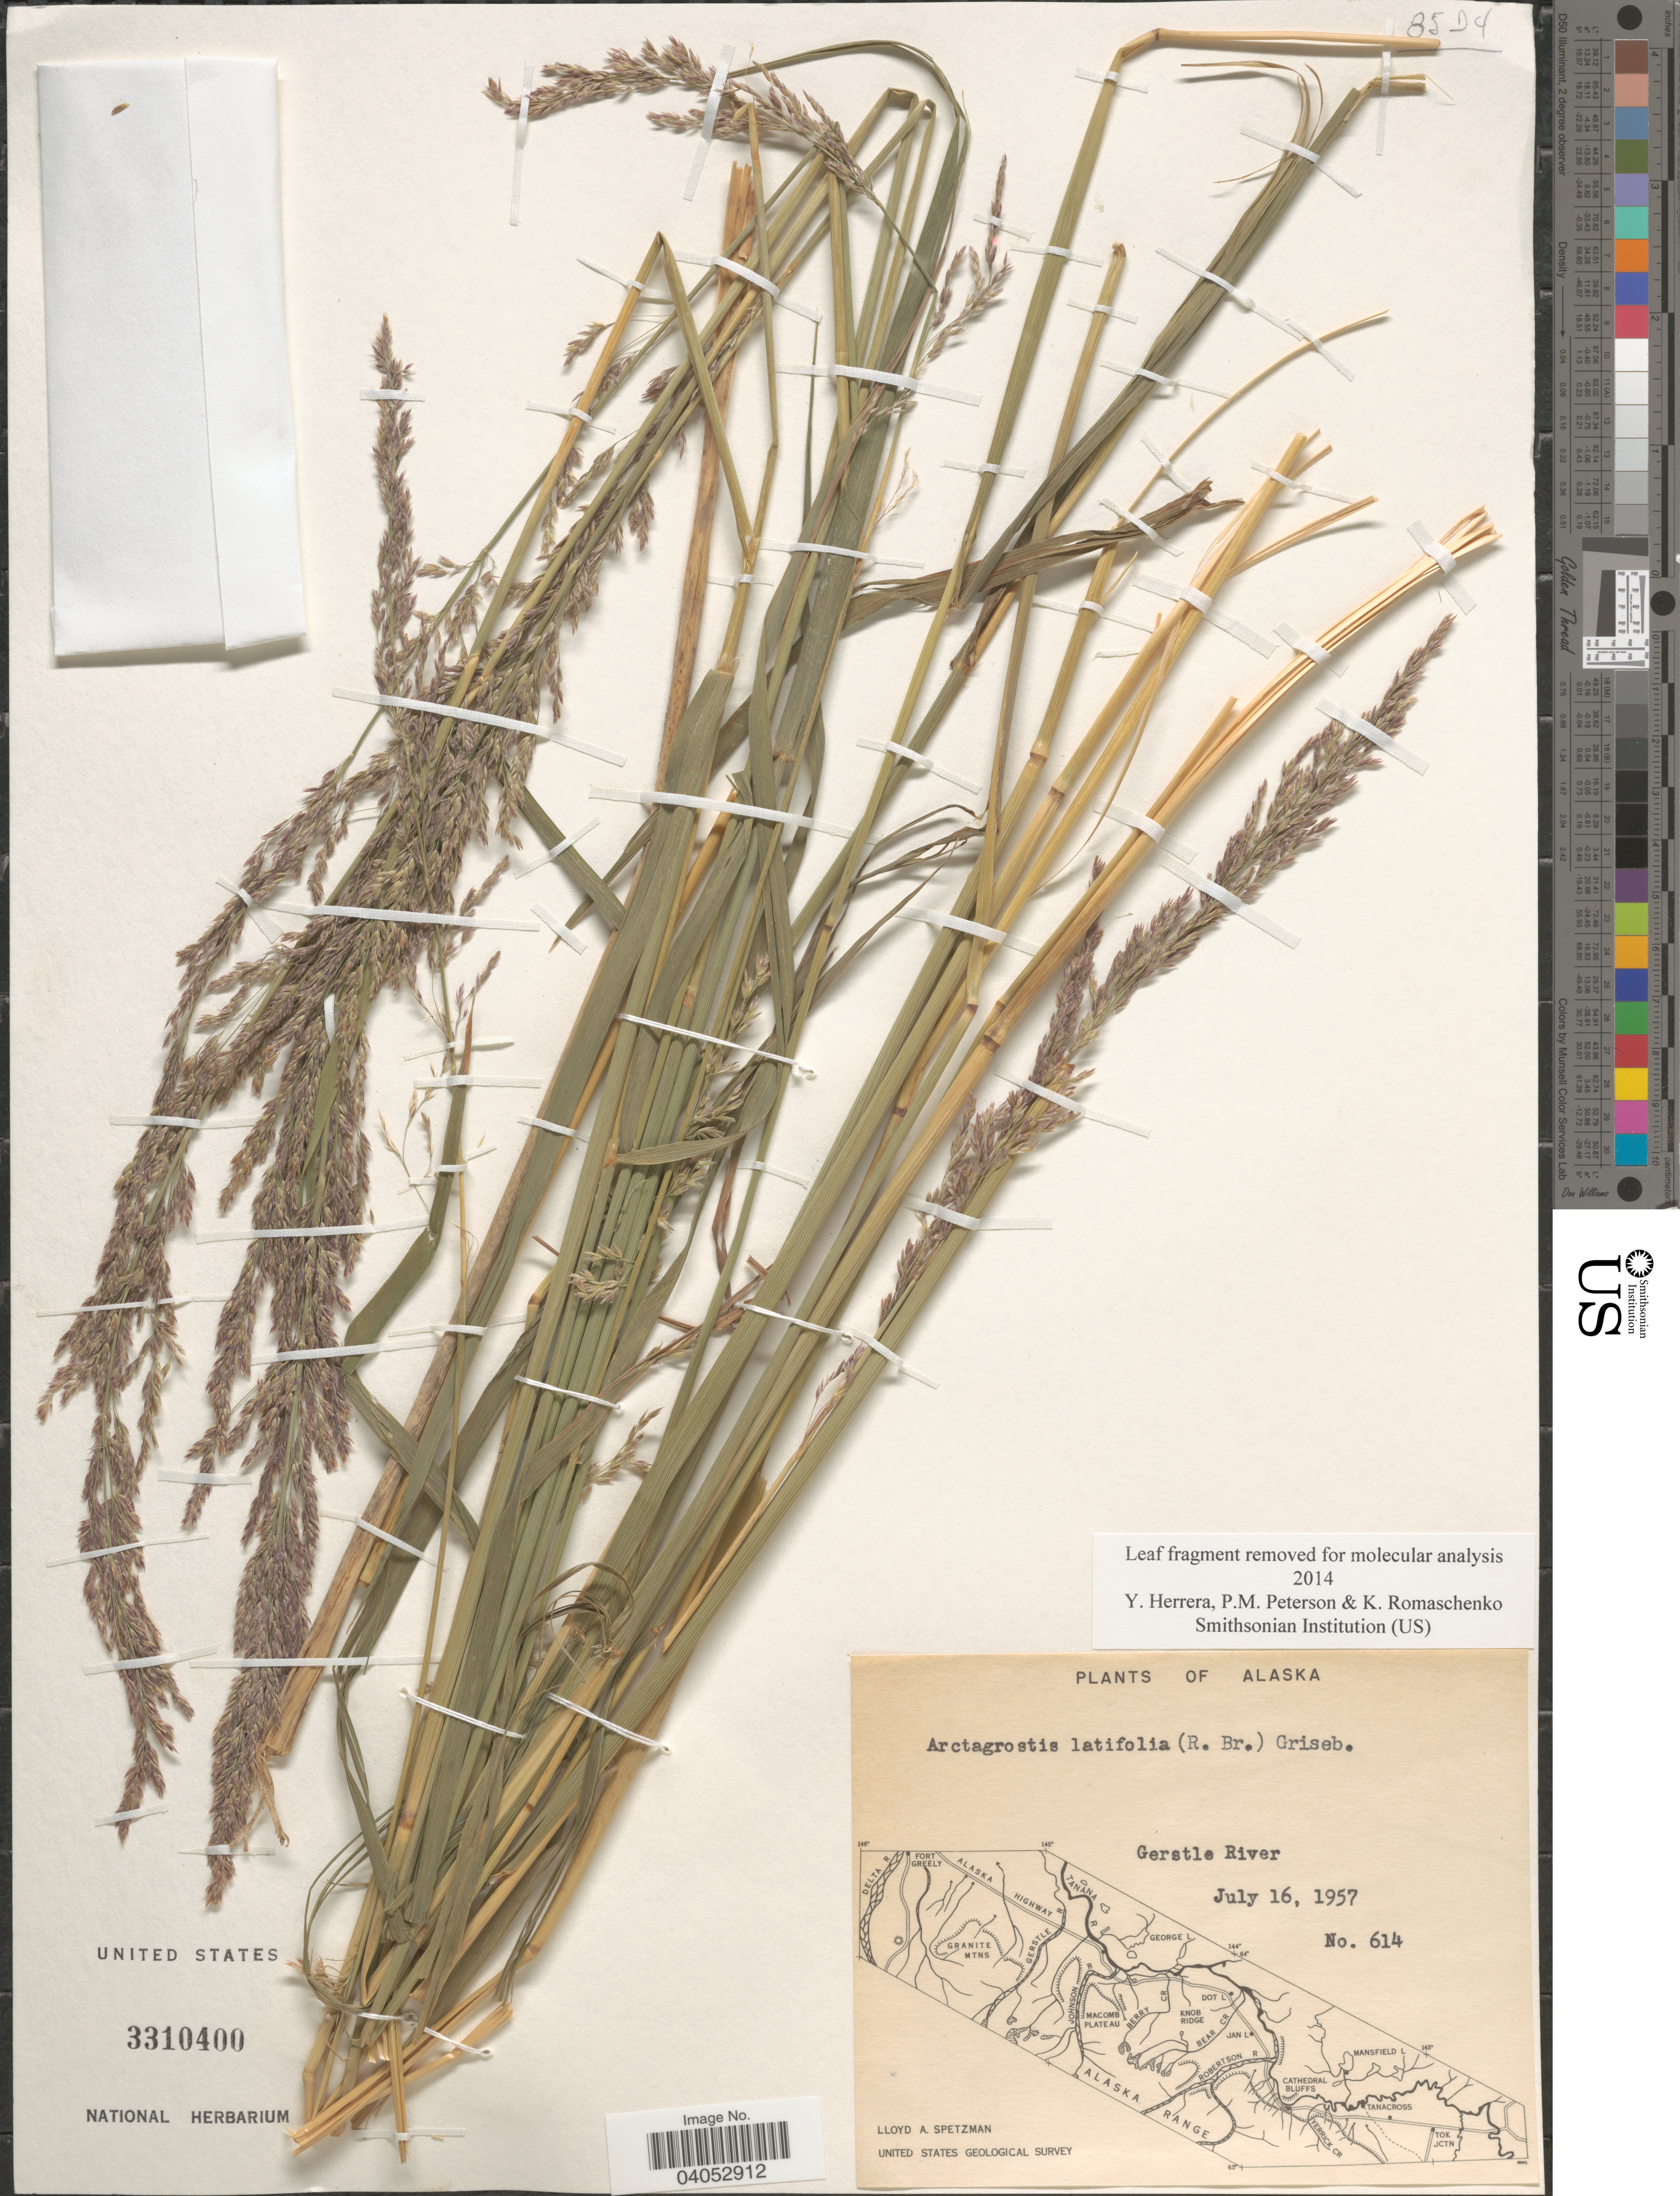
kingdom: Plantae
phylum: Tracheophyta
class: Liliopsida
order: Poales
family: Poaceae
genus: Arctagrostis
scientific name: Arctagrostis latifolia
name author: (R. Br.) Griseb.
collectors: L. Spetzman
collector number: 614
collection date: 1957-07-16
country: United States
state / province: Alaska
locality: Gerstle River.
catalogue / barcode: US 3310400